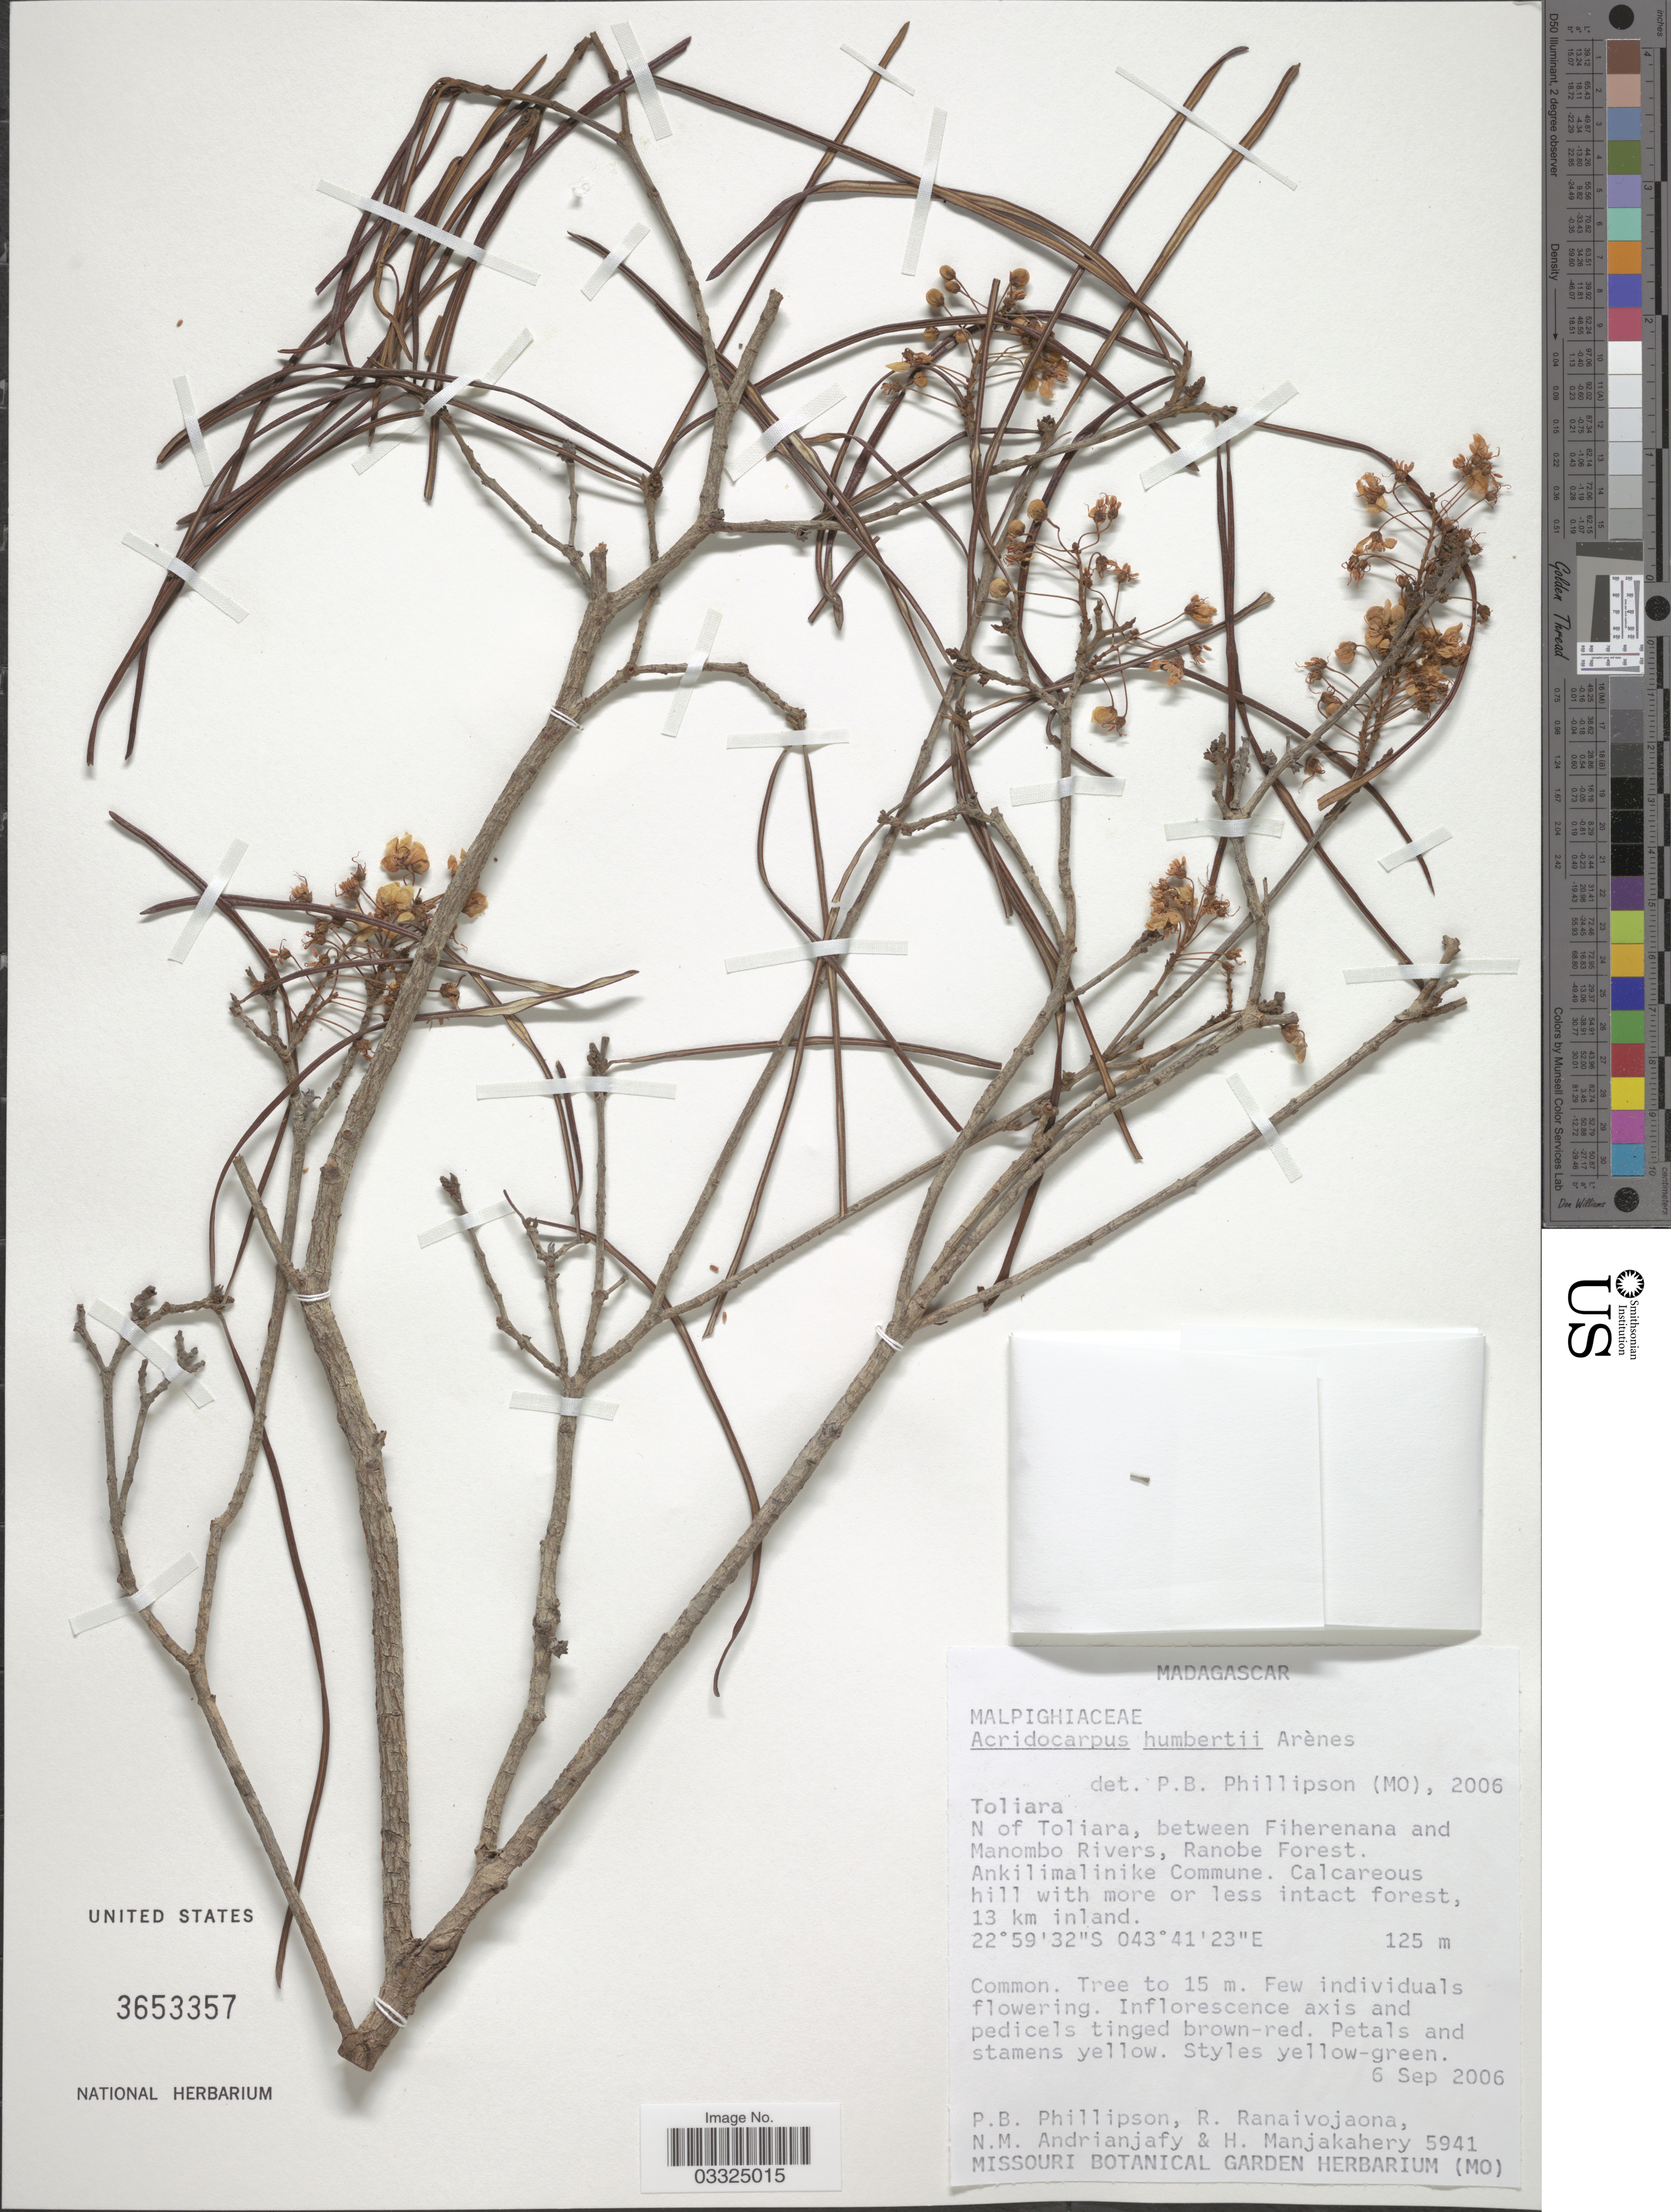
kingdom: Plantae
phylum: Tracheophyta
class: Magnoliopsida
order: Malpighiales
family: Malpighiaceae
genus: Acridocarpus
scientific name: Acridocarpus humbertii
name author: Arènes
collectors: P. B. Phillipson, R. Ranaivojaona, N. M. Andrianjafy & H. N. Manjakahery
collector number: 5941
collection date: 2006-09-06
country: Madagascar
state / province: Atsimo-Andrefana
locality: N of Toliara, between Fiherenana and Manombo Rivers, Ranobe Forest. Ankilimalinike Commune. 13 km inland.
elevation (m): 125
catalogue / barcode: US 3653357